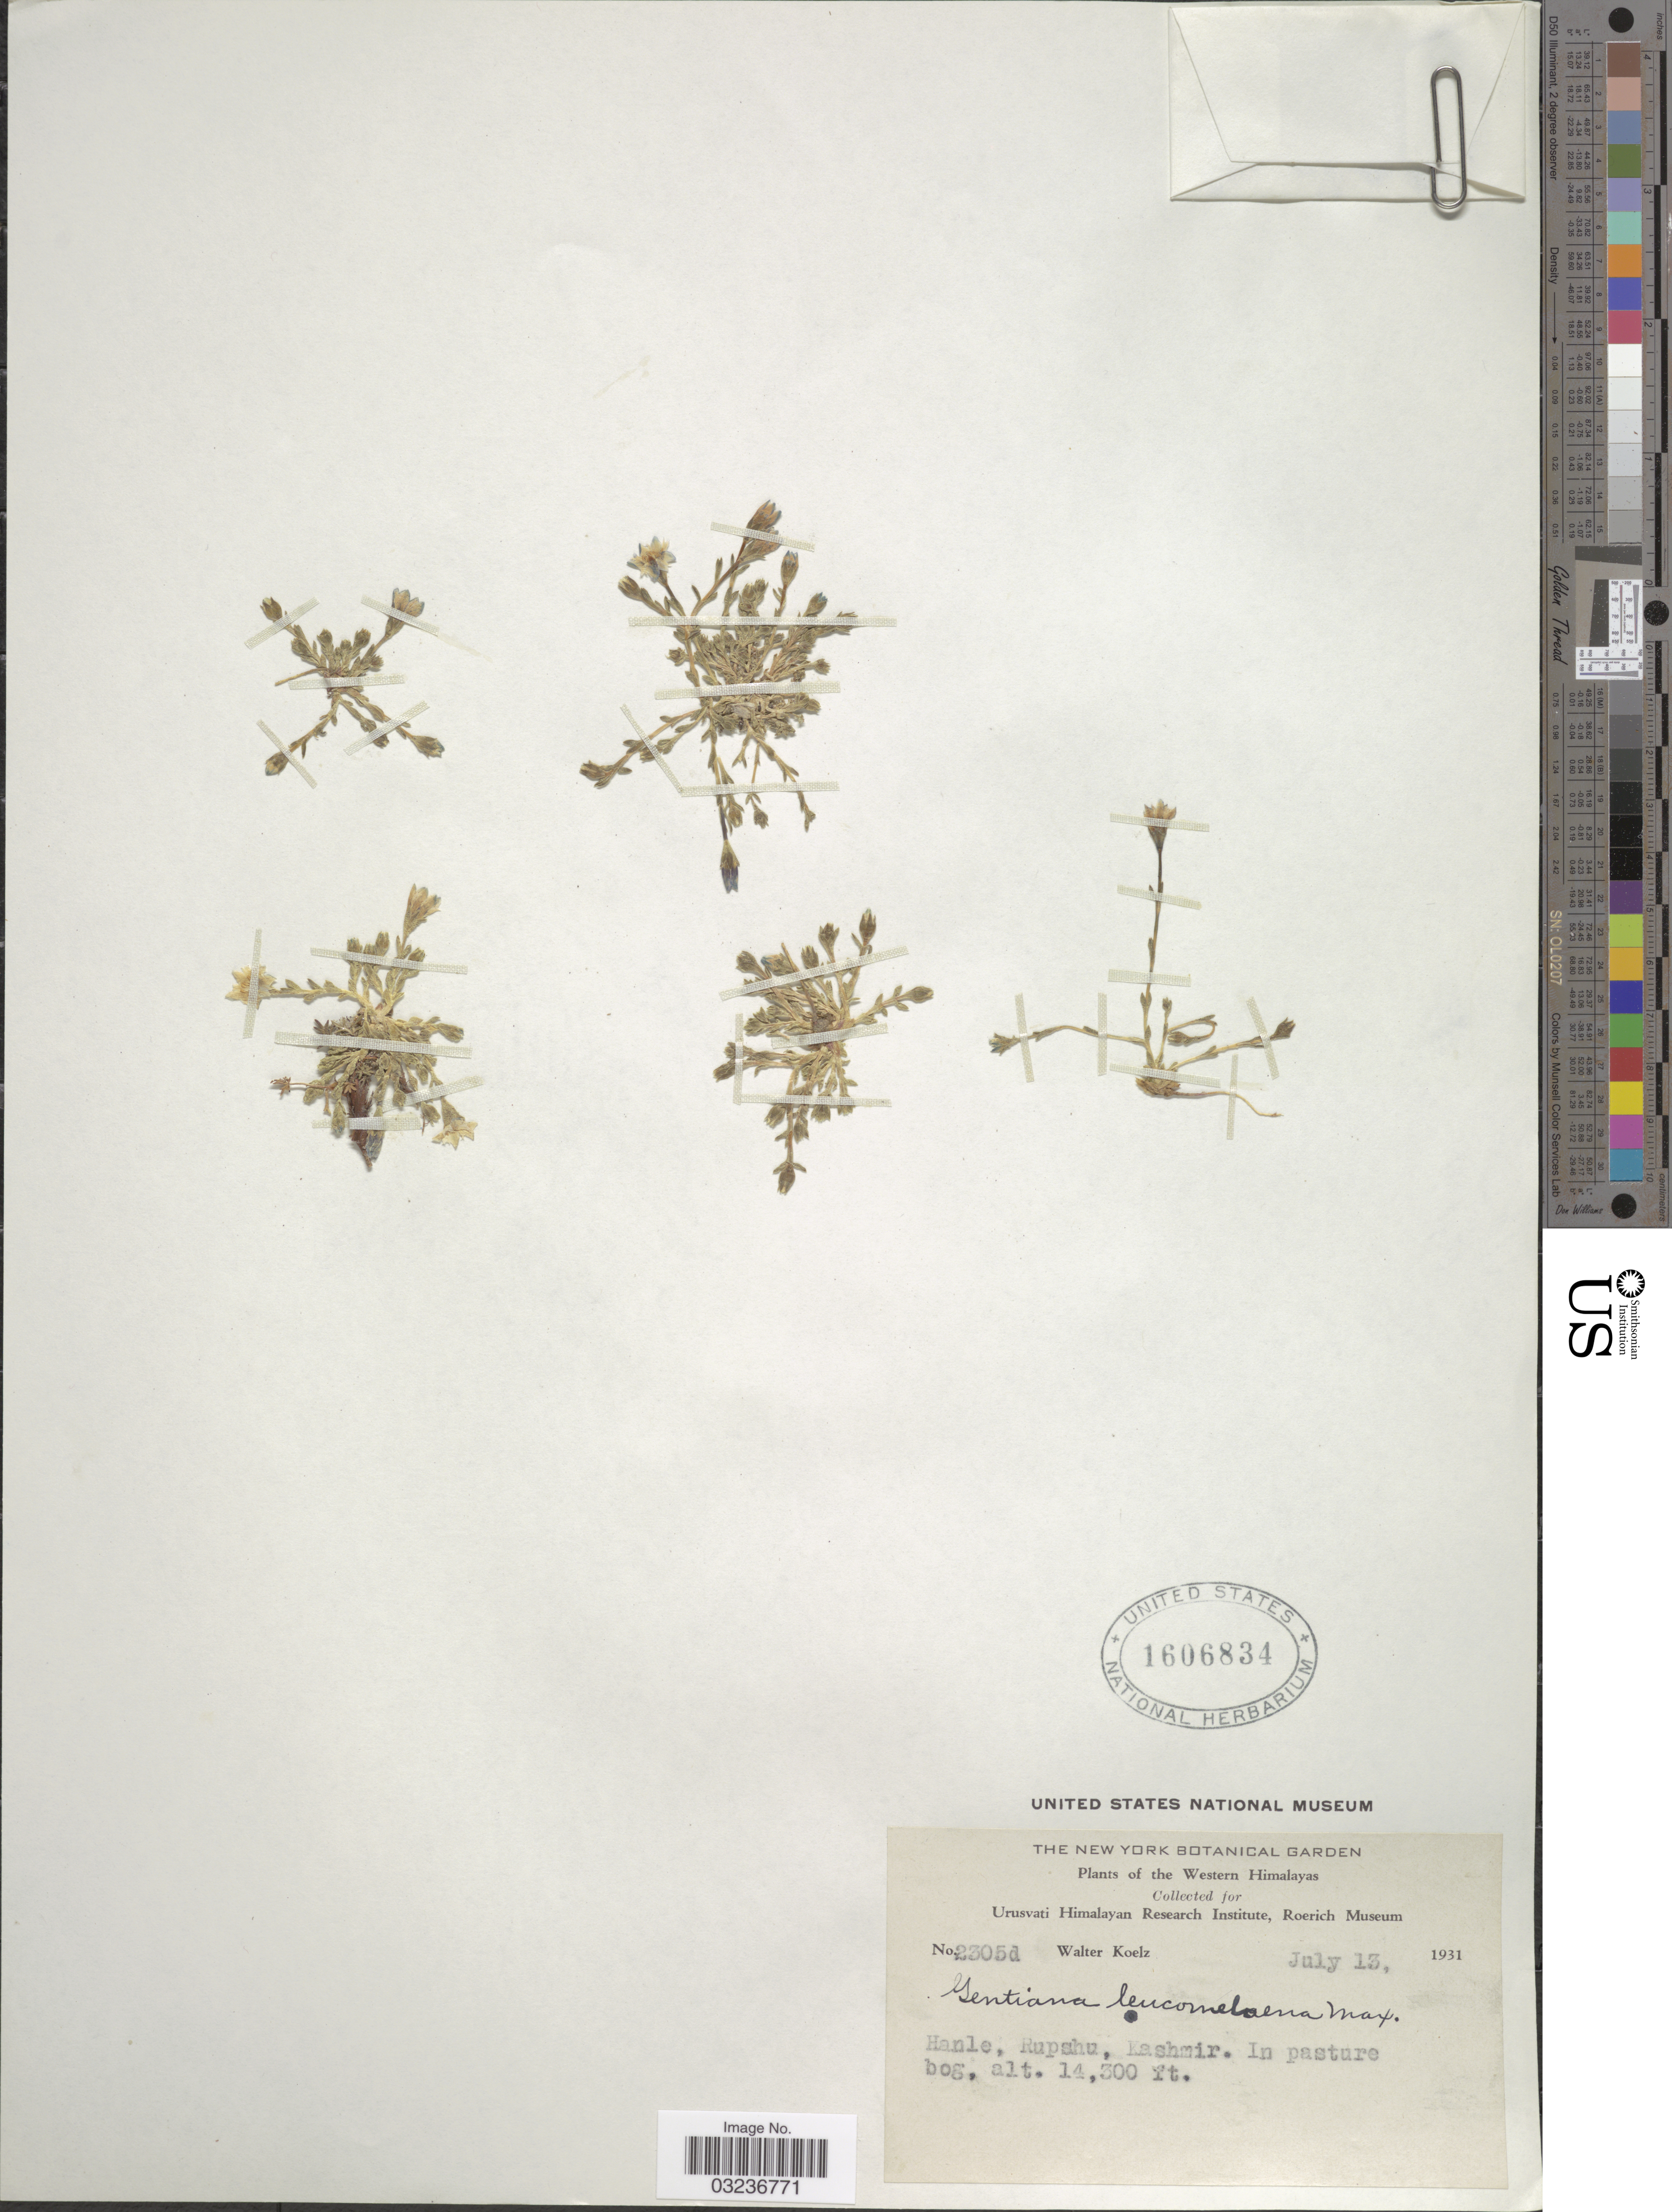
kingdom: Plantae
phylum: Tracheophyta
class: Magnoliopsida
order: Gentianales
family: Gentianaceae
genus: Gentiana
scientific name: Gentiana leucomelaena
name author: Maxim.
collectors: W. N. Koelz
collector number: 2305d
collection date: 1931-07-13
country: India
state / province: Jammu and Kashmir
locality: The Western Himalayas, Hanle, Rupshu, Kashmir.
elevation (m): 4359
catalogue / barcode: US 1606834